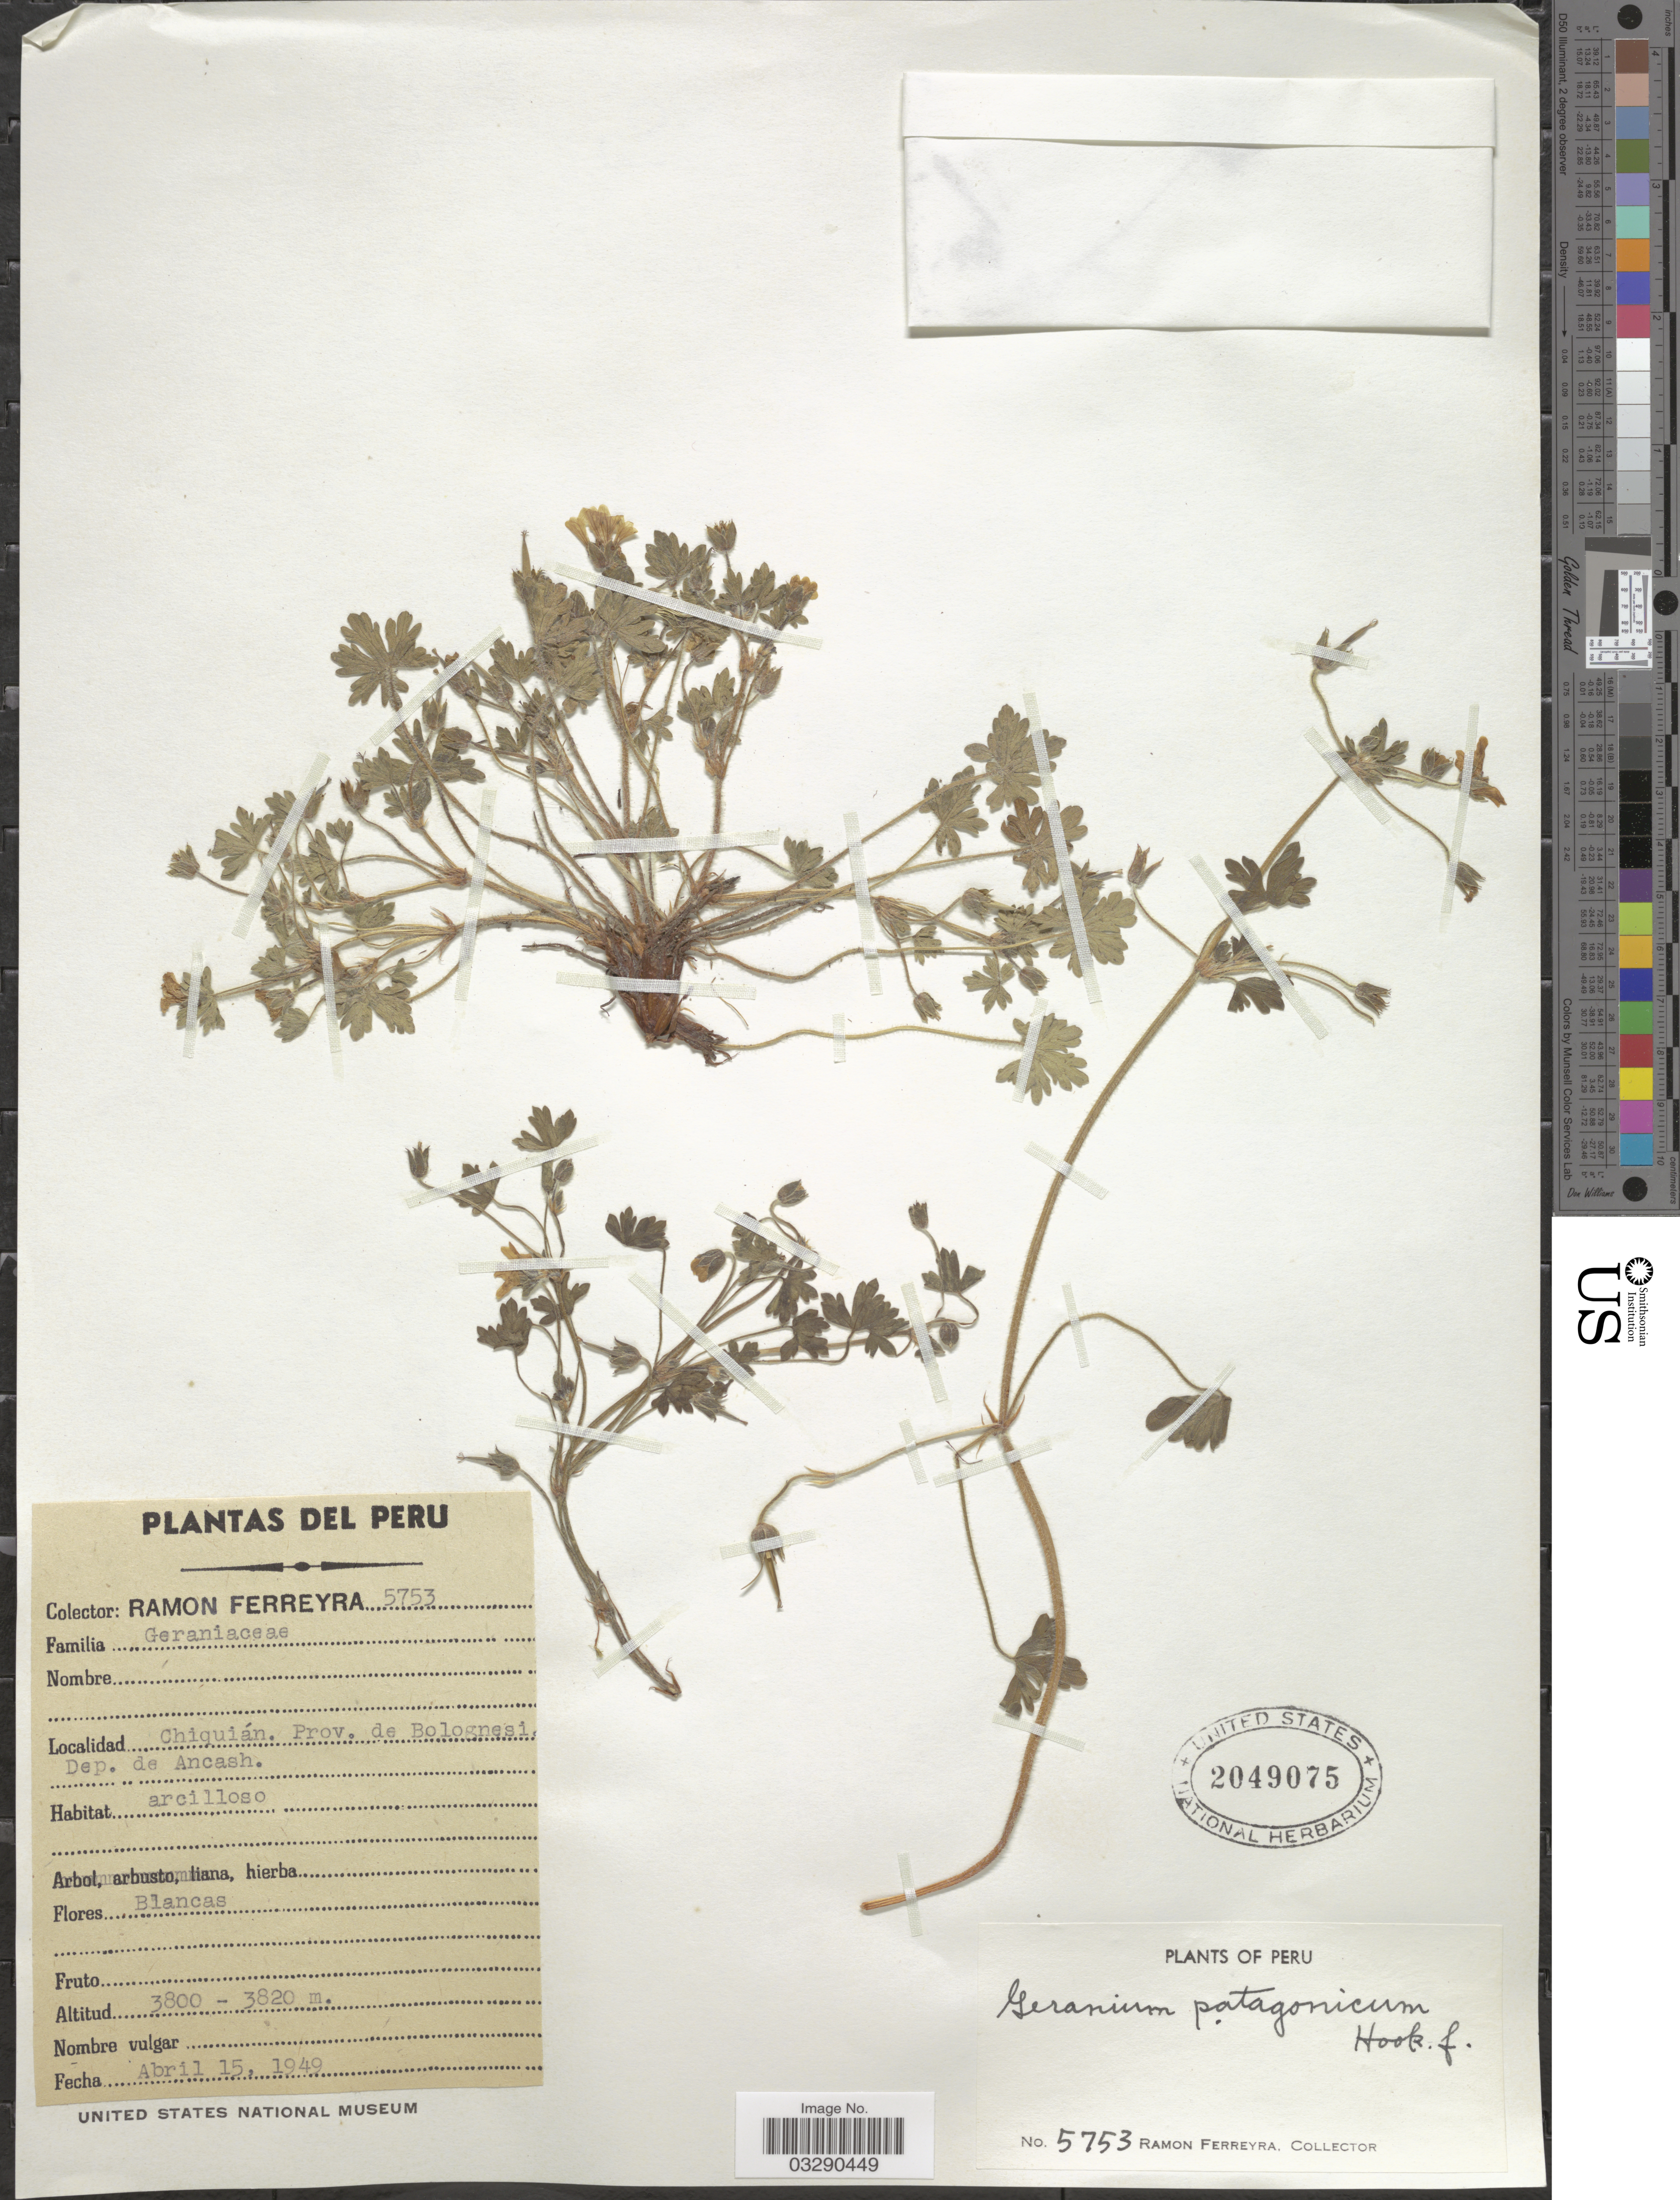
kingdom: Plantae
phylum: Tracheophyta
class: Magnoliopsida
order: Geraniales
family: Geraniaceae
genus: Geranium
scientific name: Geranium sp.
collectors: R. A. Ferreyra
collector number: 5753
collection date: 1949-04-15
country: Peru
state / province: Ancash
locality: Chiquián, Prov. de Bolognesi. Dep. de Ancash.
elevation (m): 3800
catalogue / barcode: US 2049075